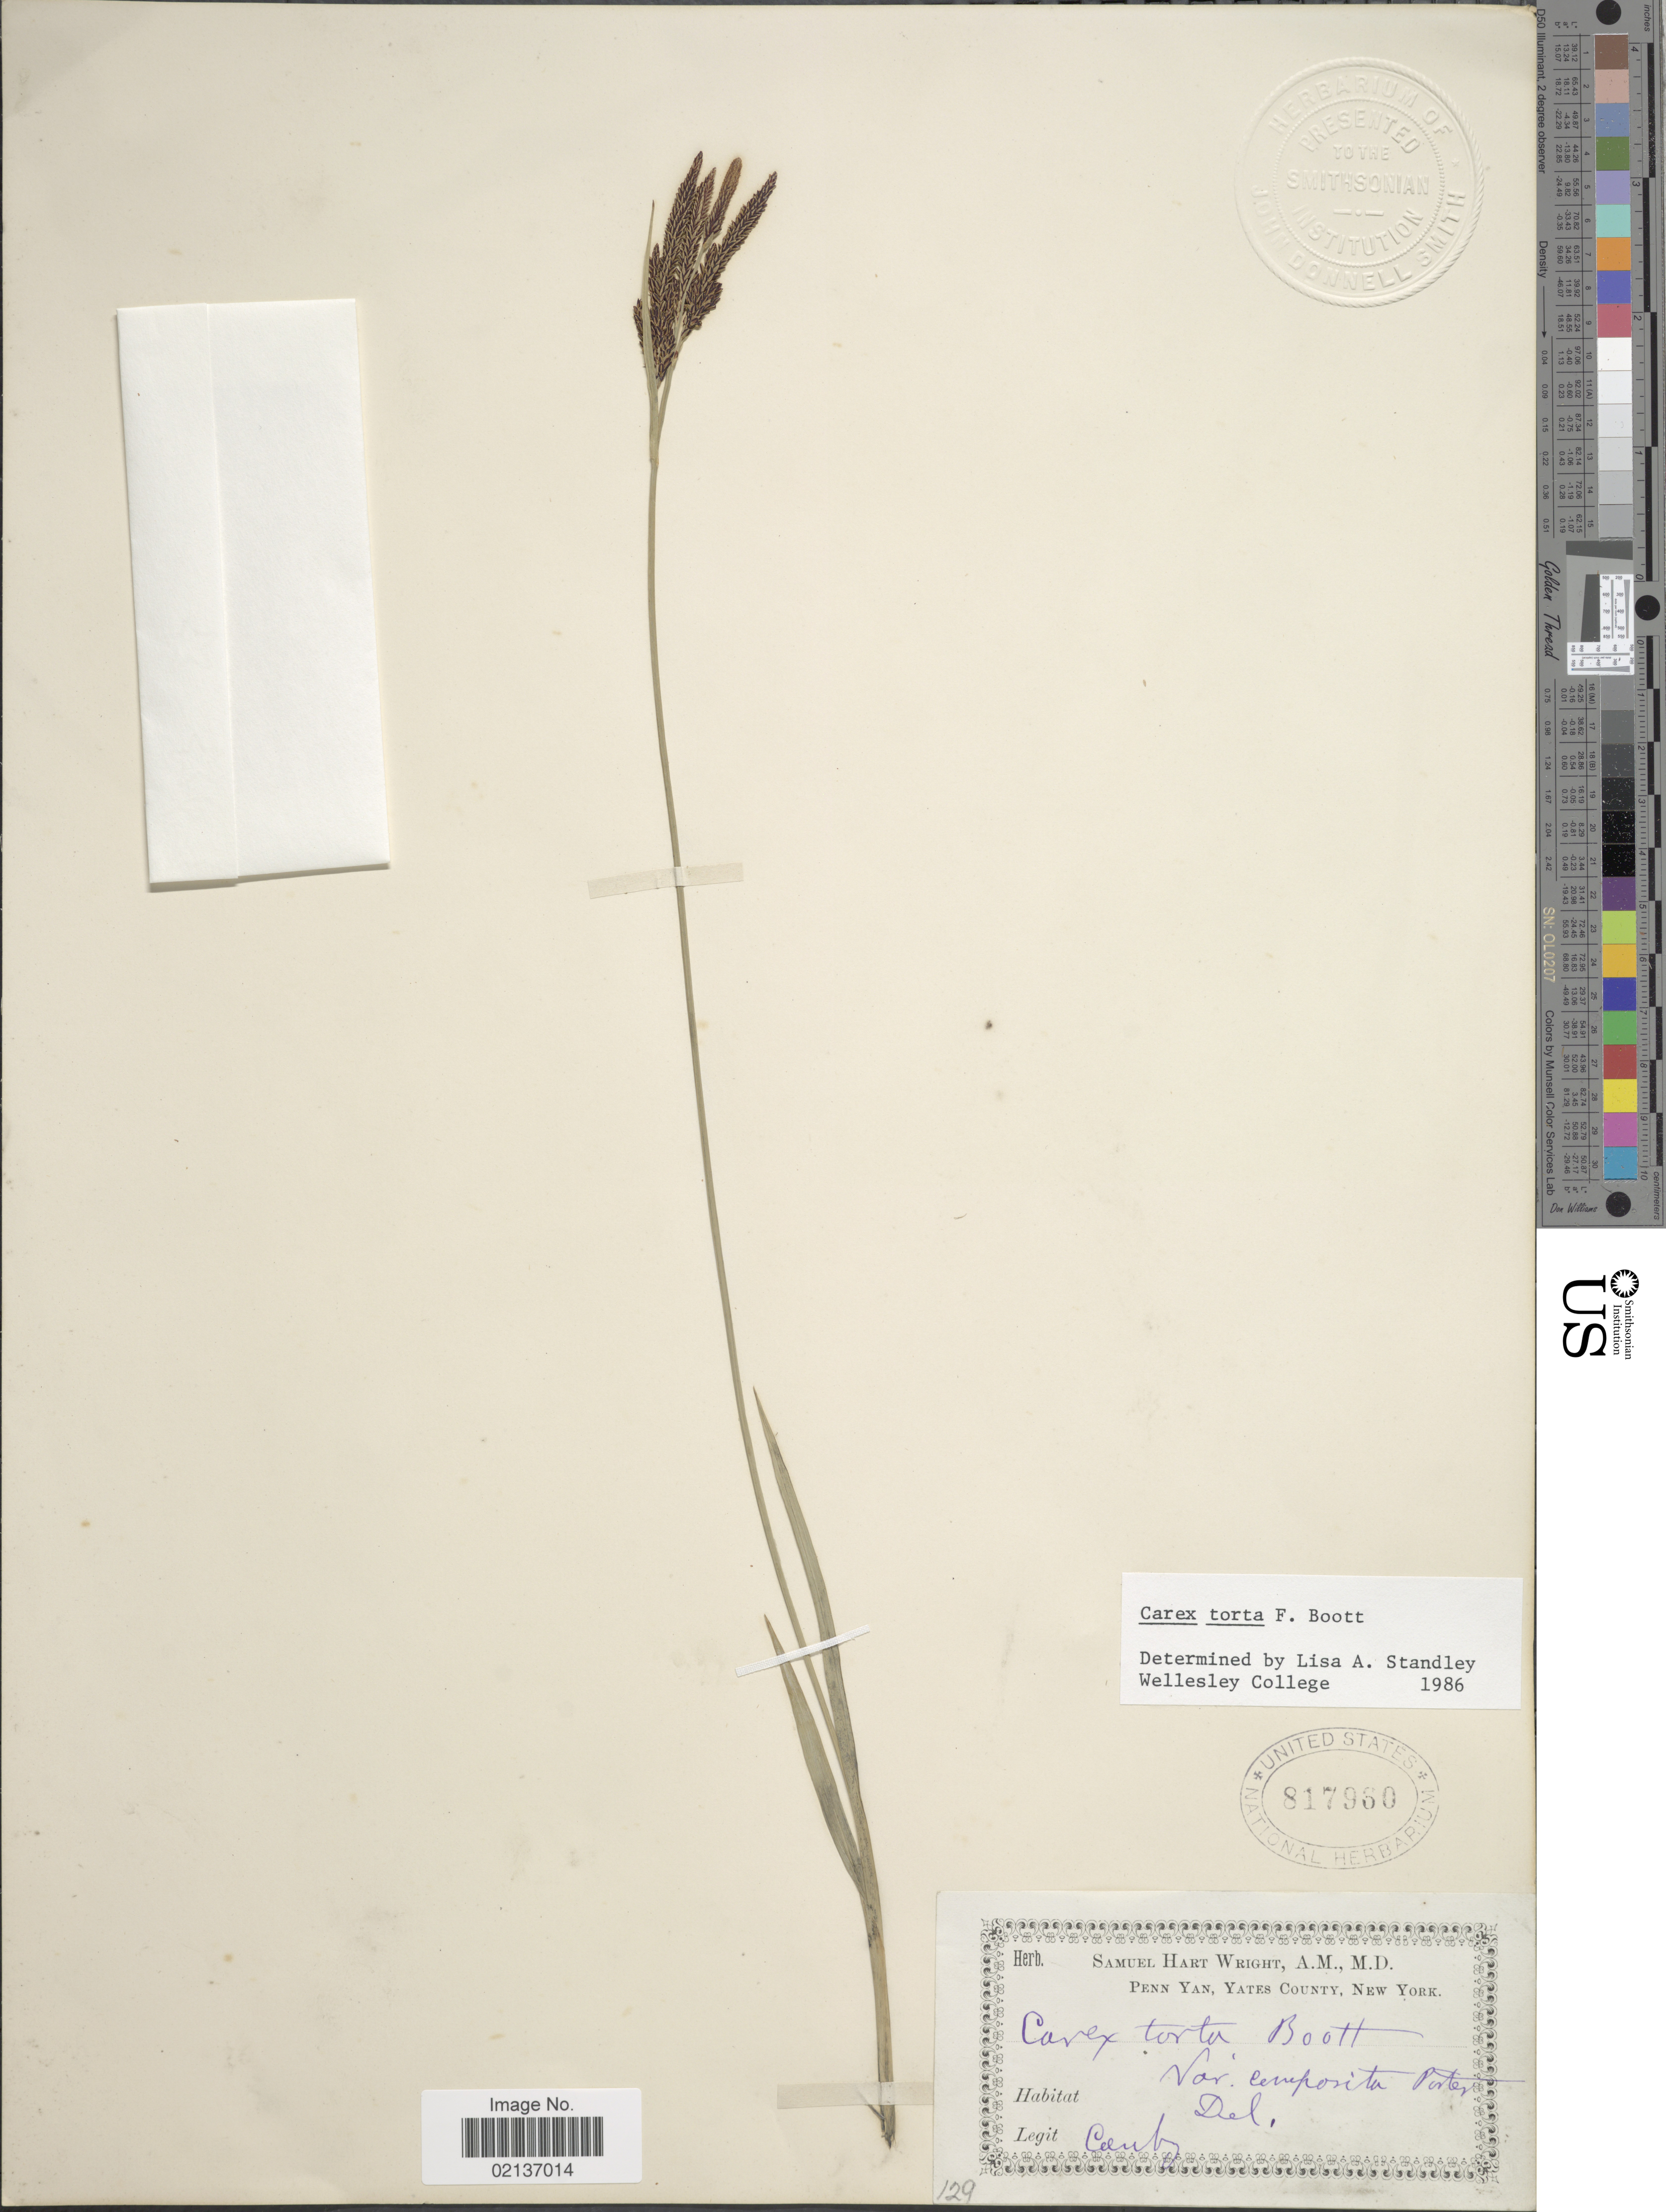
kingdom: Plantae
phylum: Tracheophyta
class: Liliopsida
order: Poales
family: Cyperaceae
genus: Carex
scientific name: Carex torta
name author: Boott ex Tuck.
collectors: Canby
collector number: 129?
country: United States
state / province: Delaware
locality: Del.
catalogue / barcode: US 817960